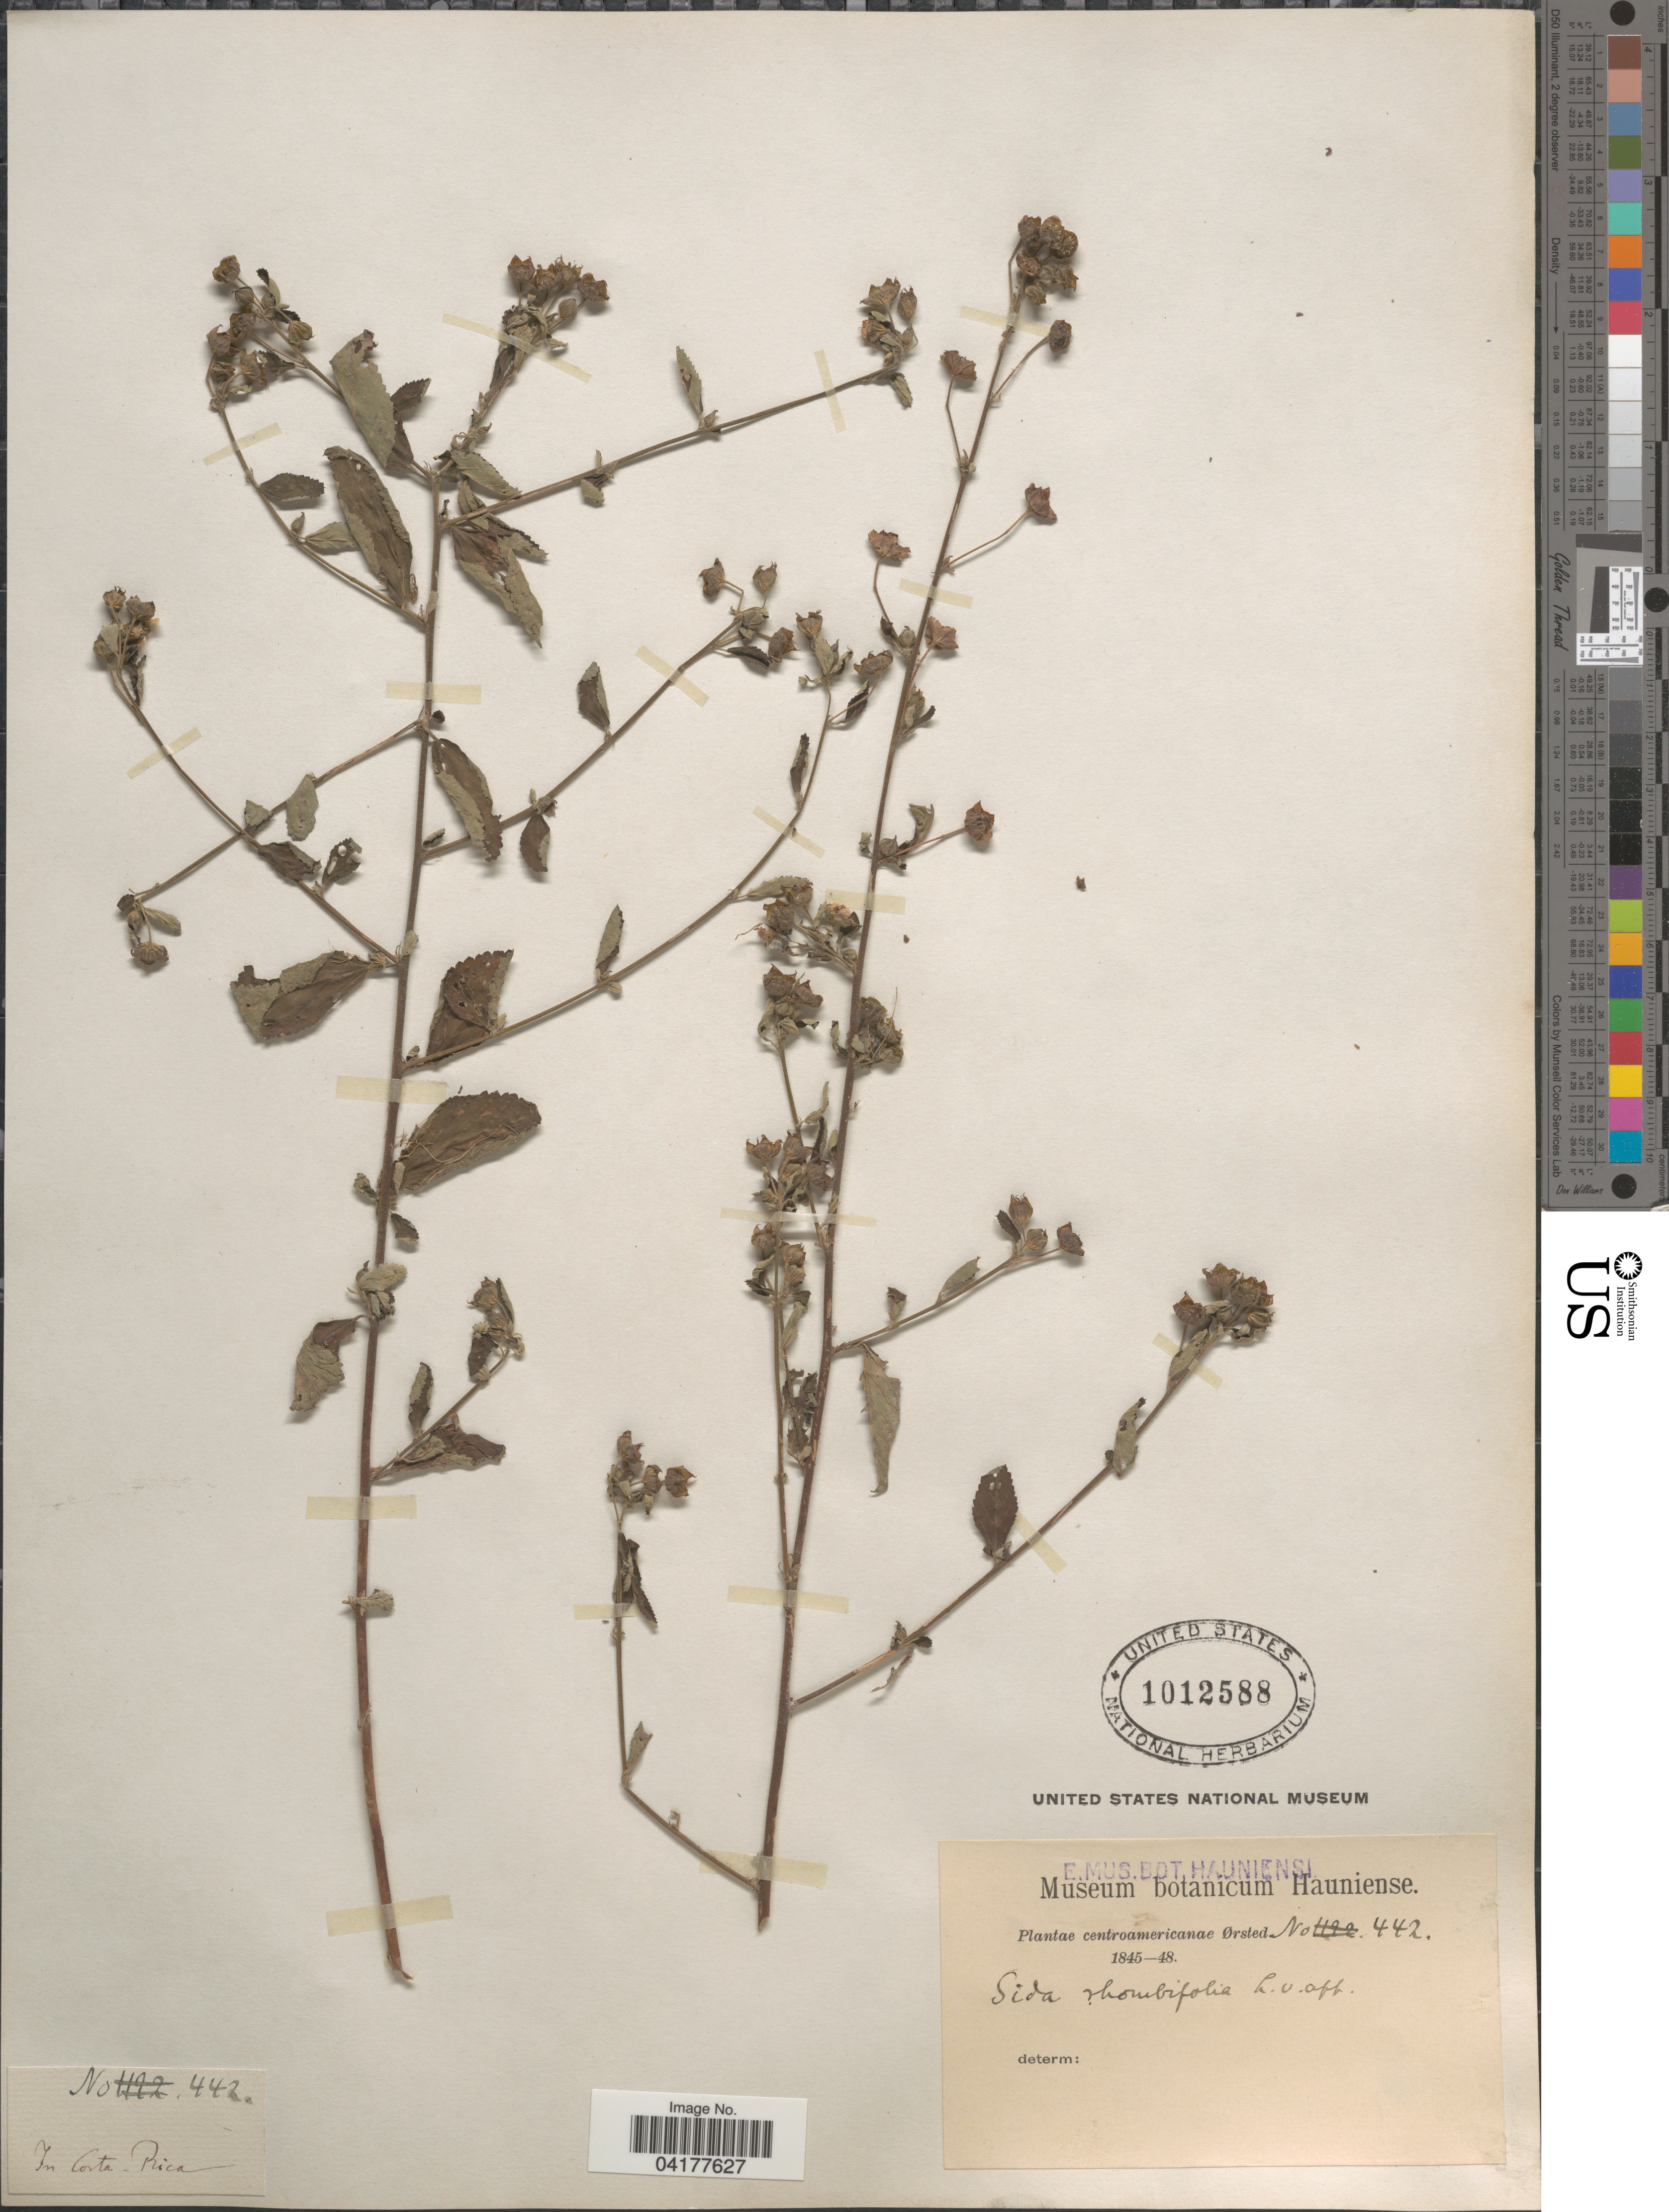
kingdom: Plantae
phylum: Tracheophyta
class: Magnoliopsida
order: Malvales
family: Malvaceae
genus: Sida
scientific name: Sida rhombifolia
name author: L.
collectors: Ørsted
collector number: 442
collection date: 1845/1848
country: Costa Rica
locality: Centroamericane. In Costa Rica.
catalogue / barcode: US 1012588